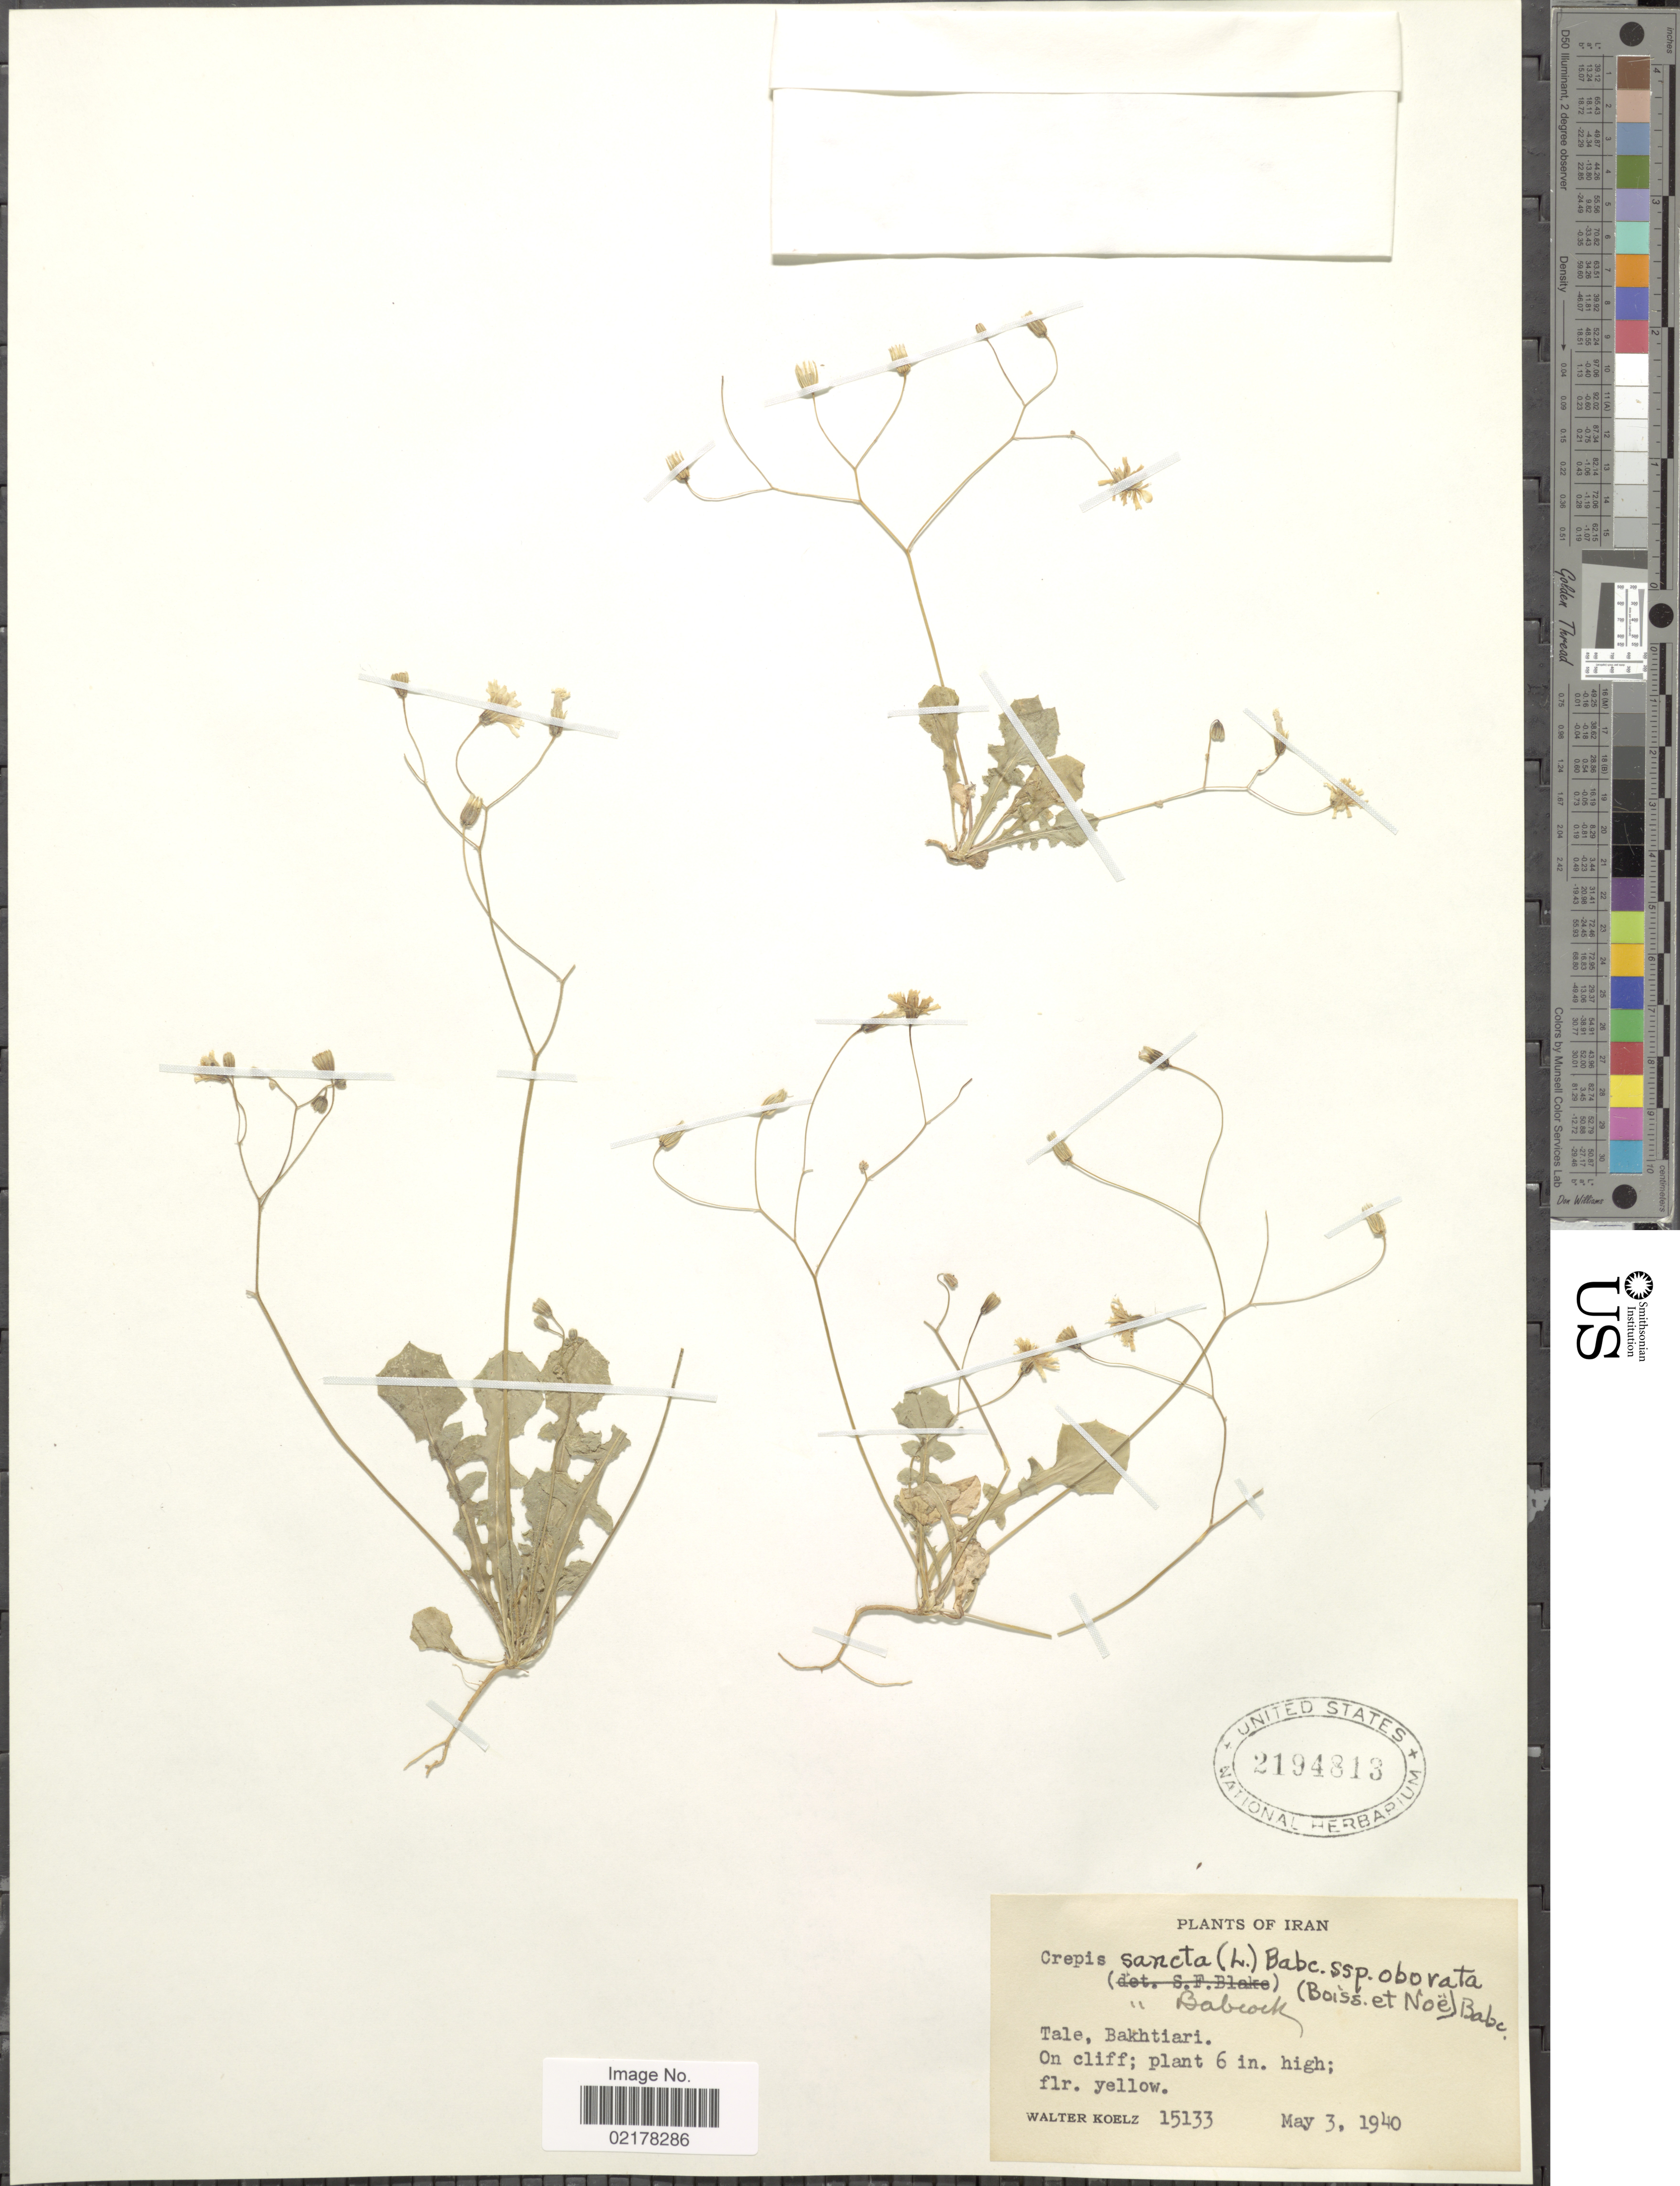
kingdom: Plantae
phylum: Tracheophyta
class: Magnoliopsida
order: Asterales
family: Asteraceae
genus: Crepis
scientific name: Crepis sancta subsp. obovata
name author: (Boiss. & Noë) Babc.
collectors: W. N. Koelz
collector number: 15133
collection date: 1940-05-03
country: Iran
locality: Tale, Bakhtiari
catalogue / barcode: US 2194813